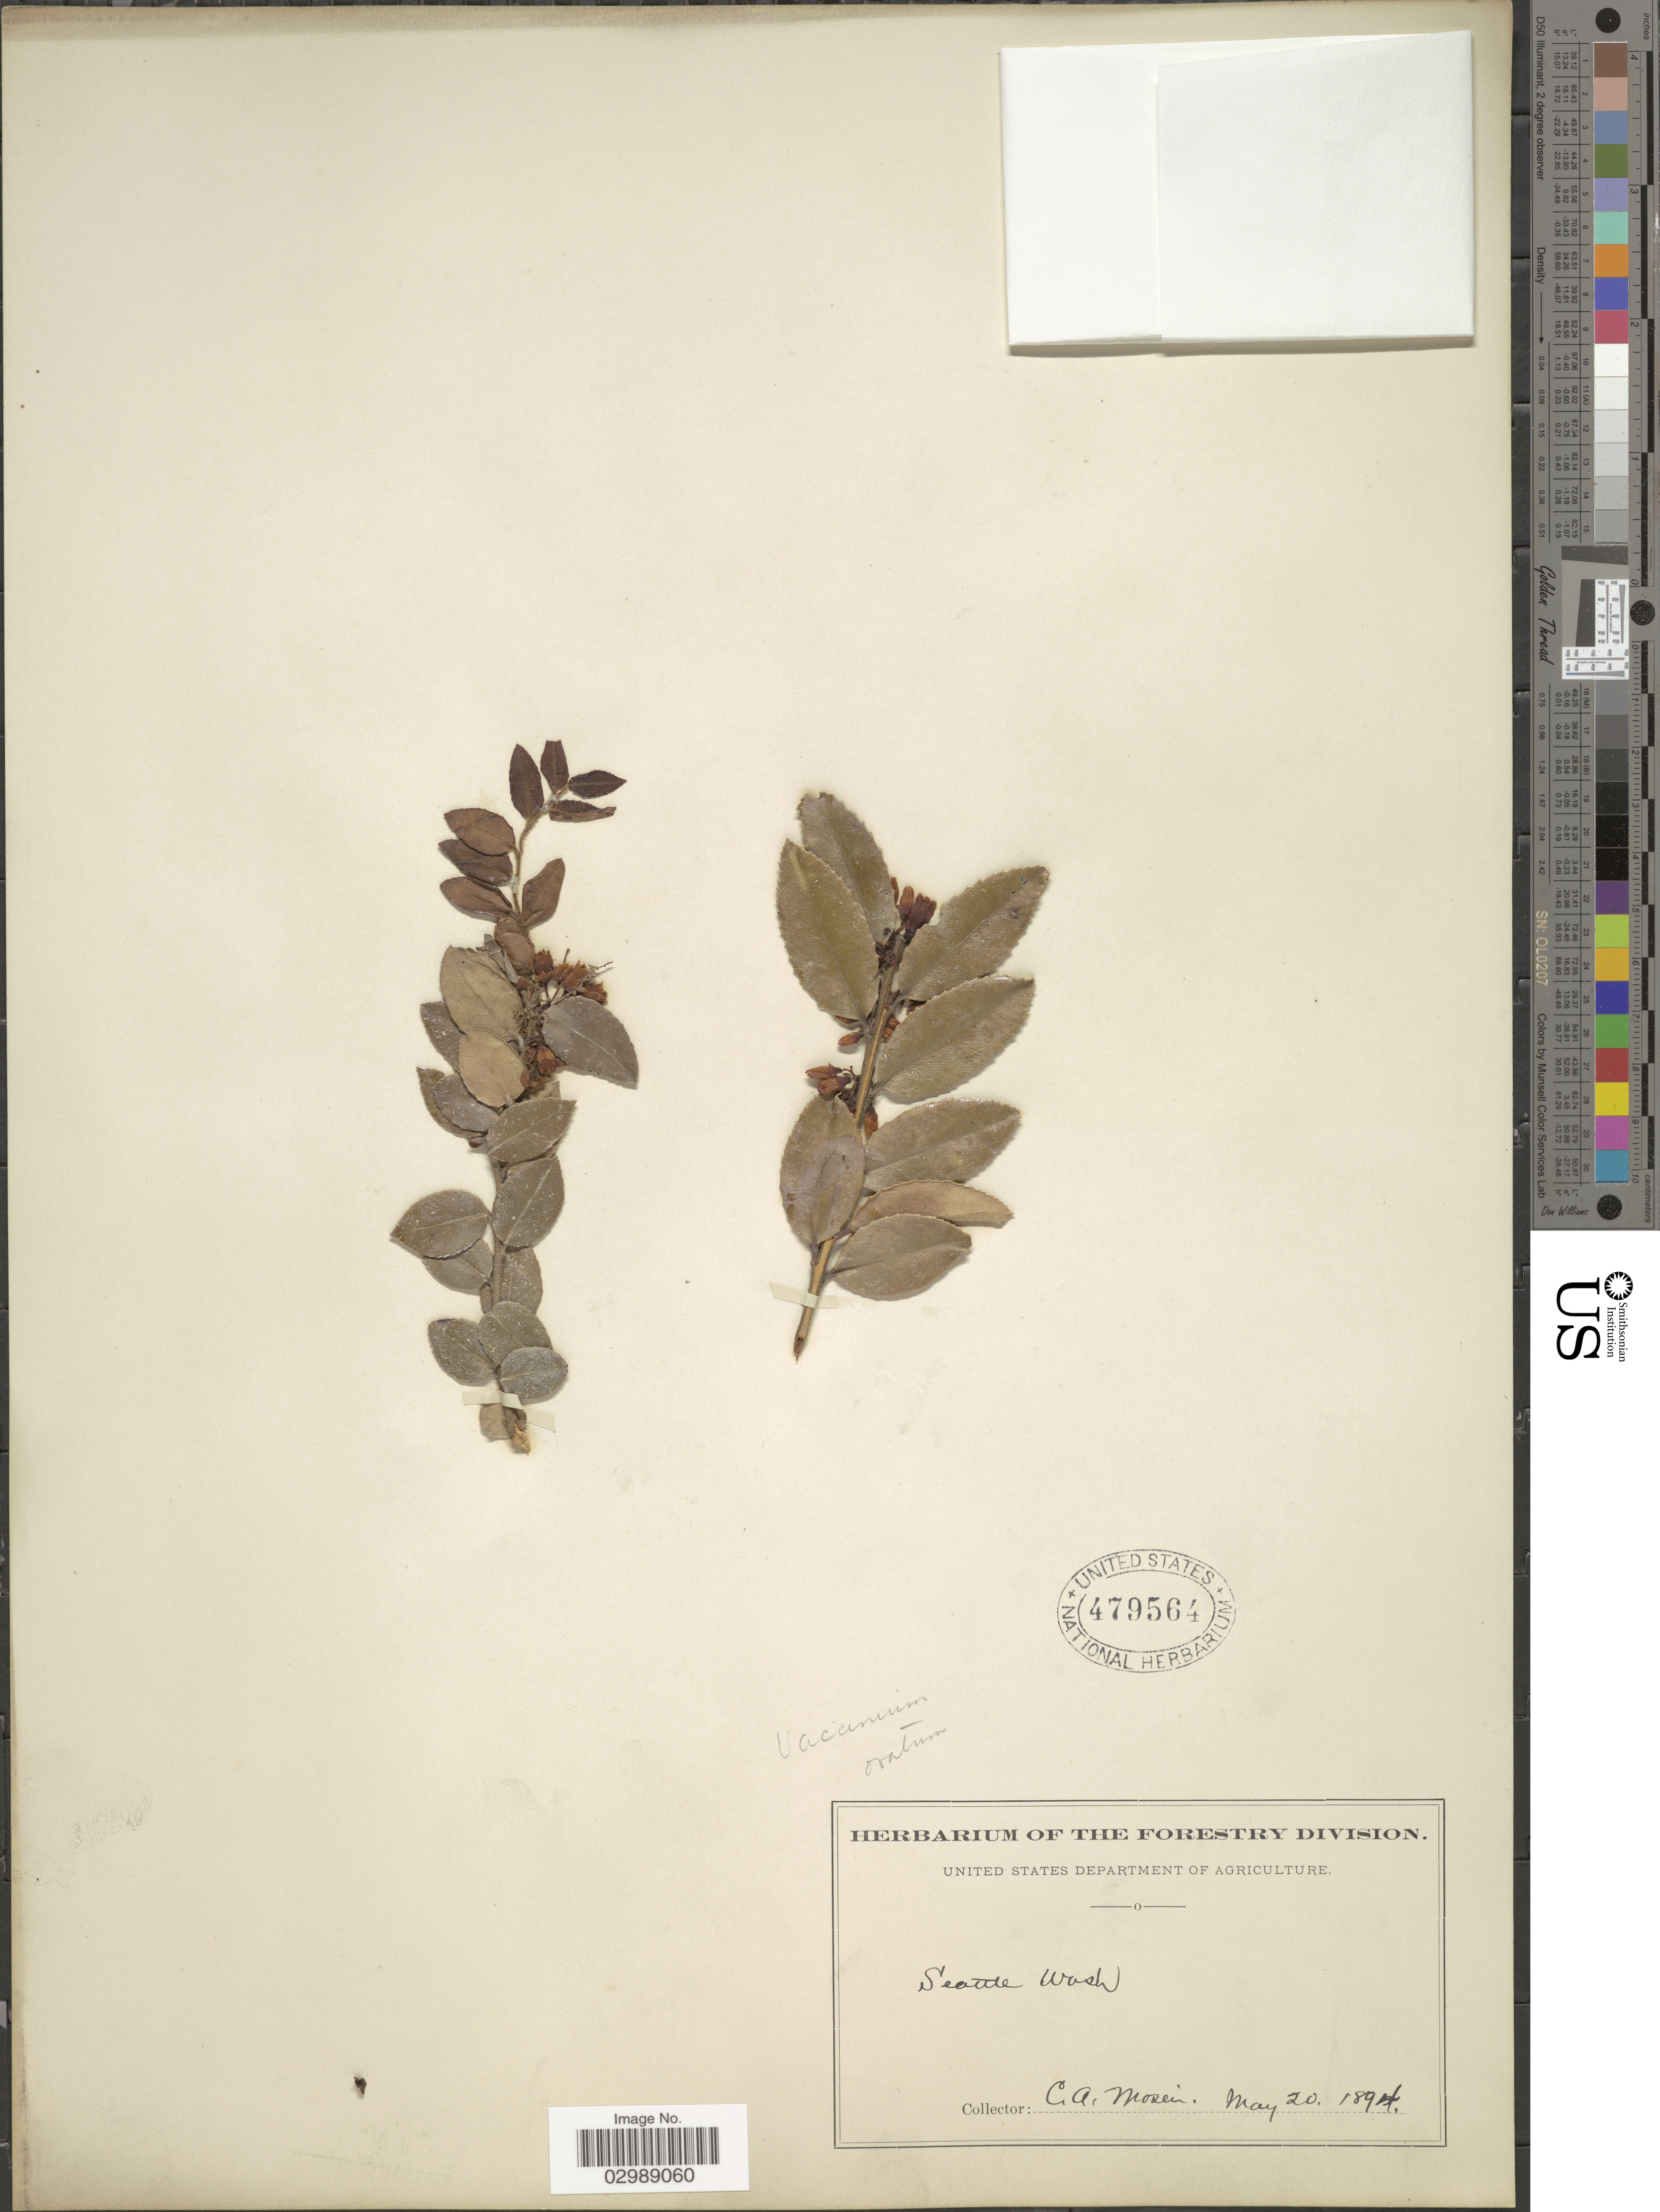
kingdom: Plantae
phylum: Tracheophyta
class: Magnoliopsida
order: Ericales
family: Ericaceae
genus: Vaccinium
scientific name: Vaccinium ovatum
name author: Pursh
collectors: C. A. Mosier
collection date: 1894-05-20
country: United States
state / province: Washington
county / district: King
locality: Seattle.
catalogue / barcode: US 479564